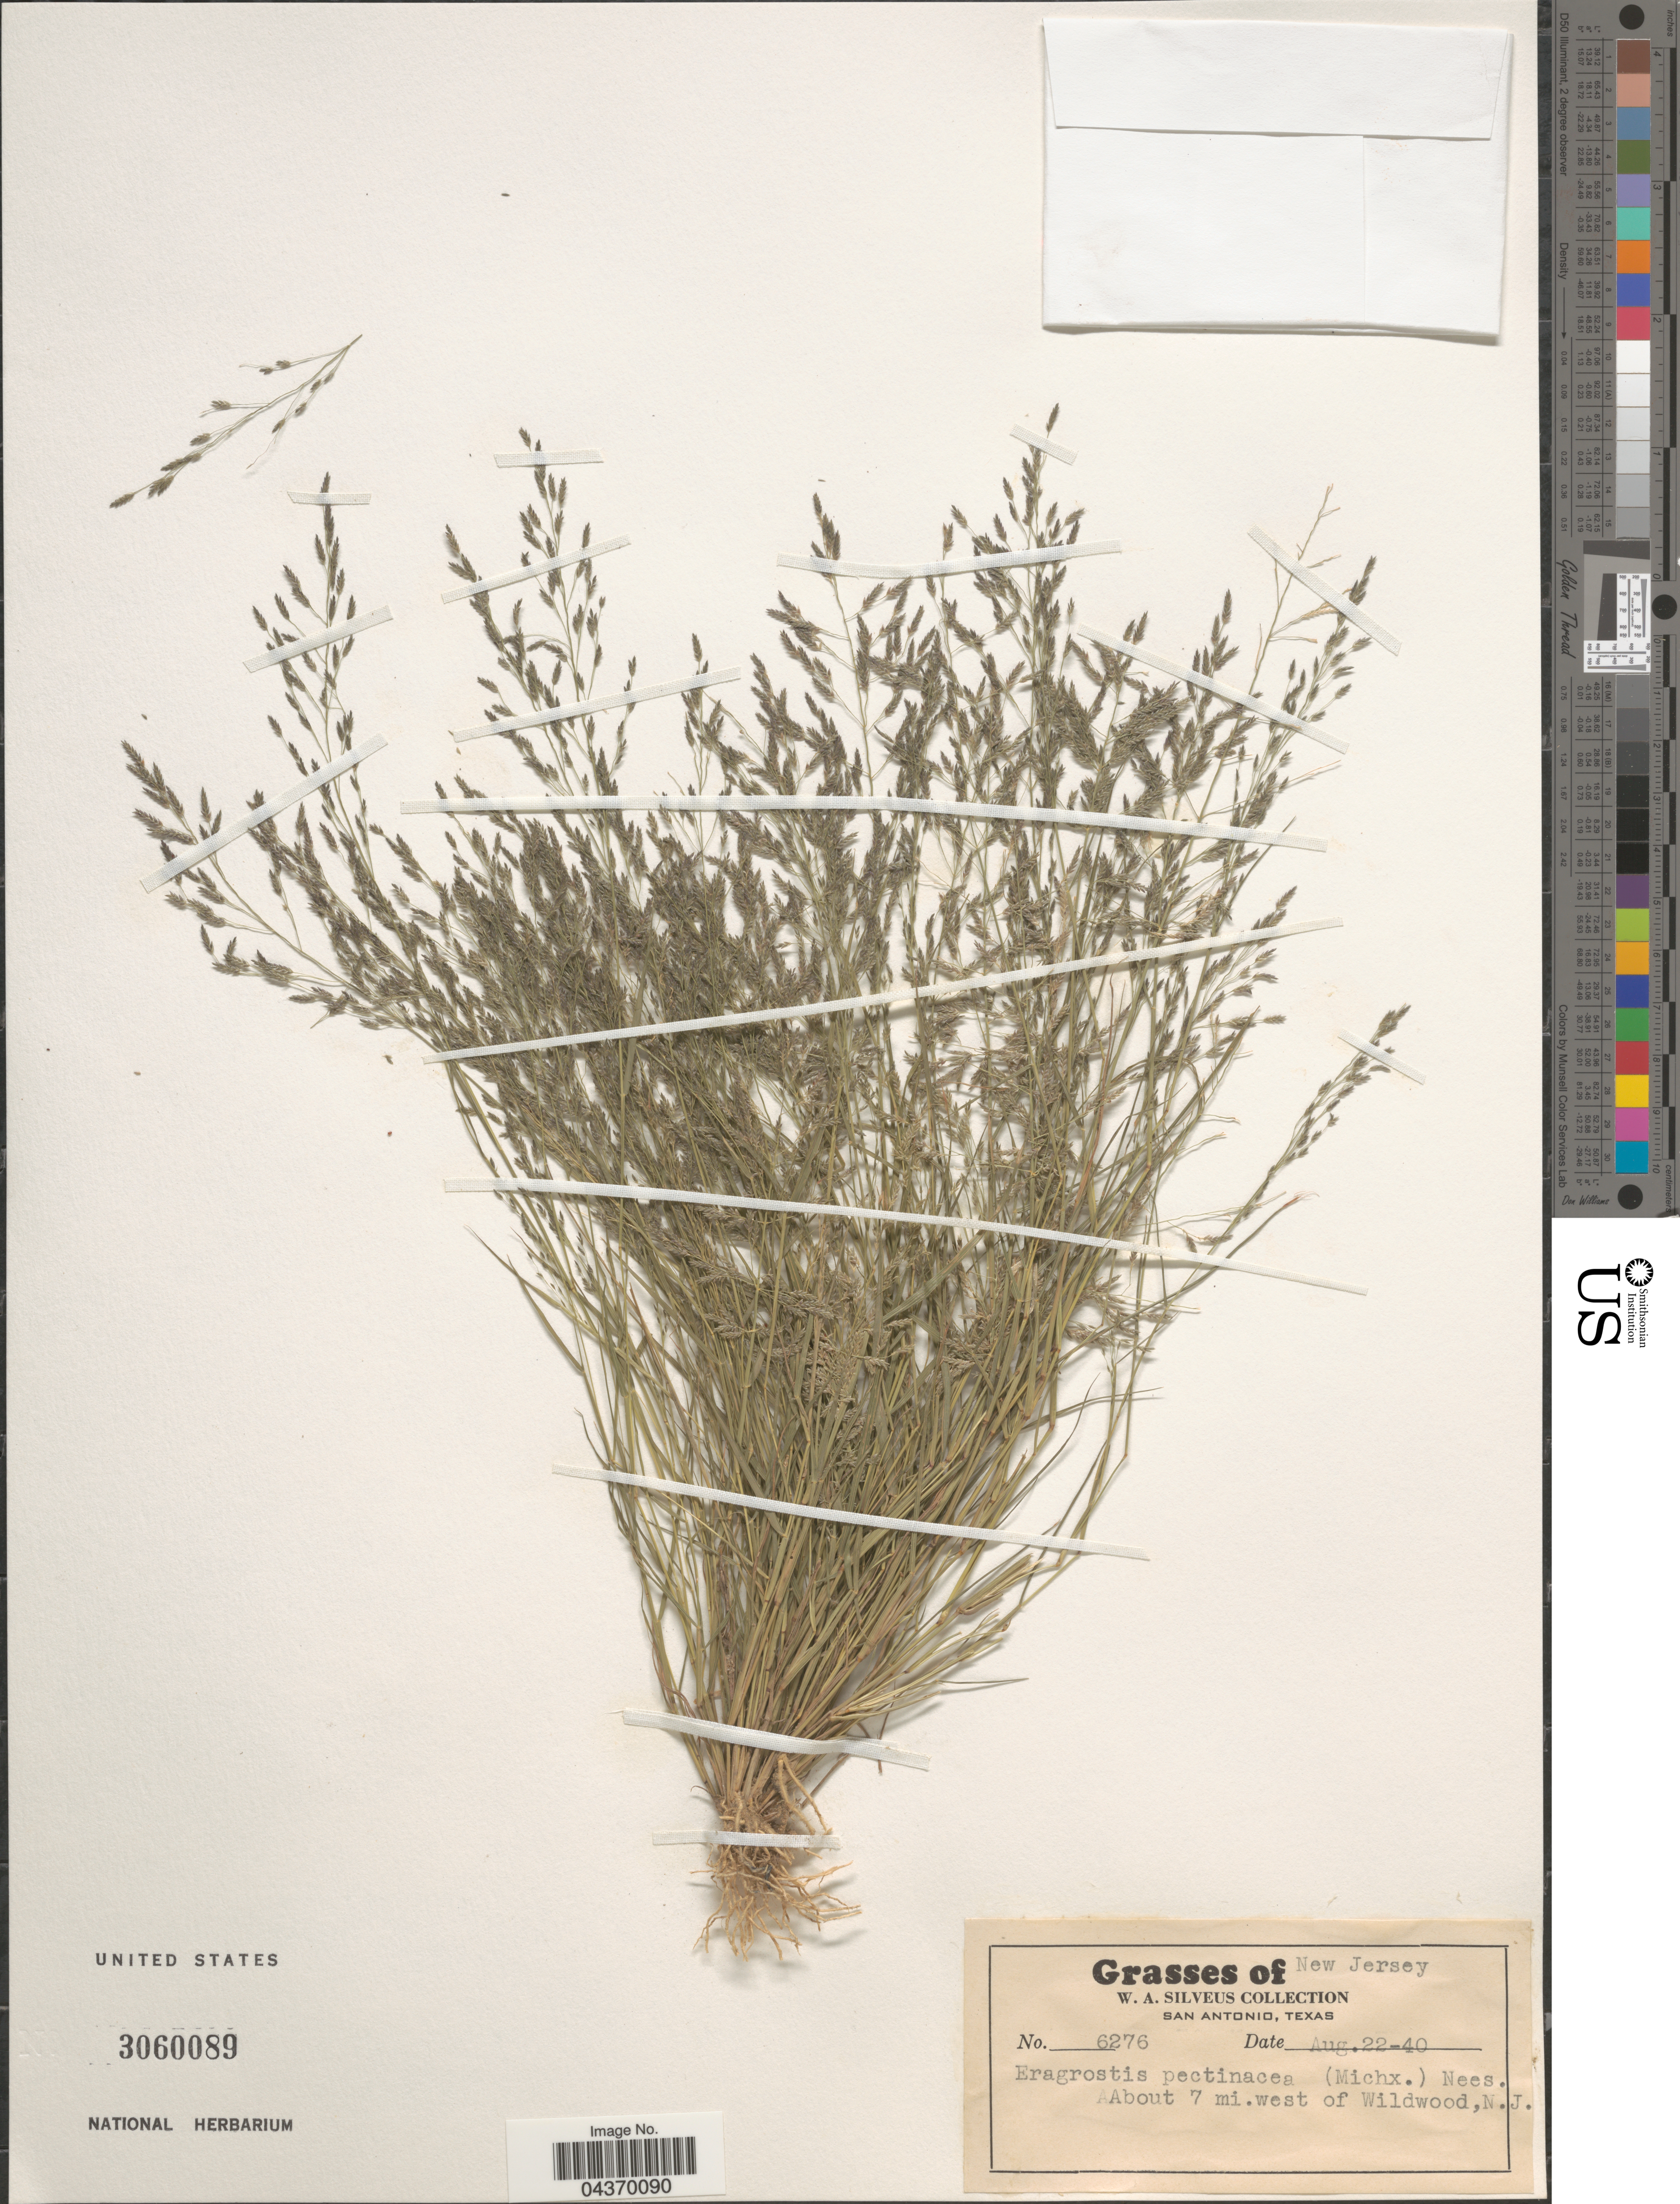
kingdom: Plantae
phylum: Tracheophyta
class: Liliopsida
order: Poales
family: Poaceae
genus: Eragrostis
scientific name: Eragrostis pectinacea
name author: (Michx.) Nees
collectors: W. Silveus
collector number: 6276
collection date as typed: Transcribed d/m/y: 22/8/40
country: United States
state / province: New Jersey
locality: About 7 mi. west of Wildwood.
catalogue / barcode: US 3060089